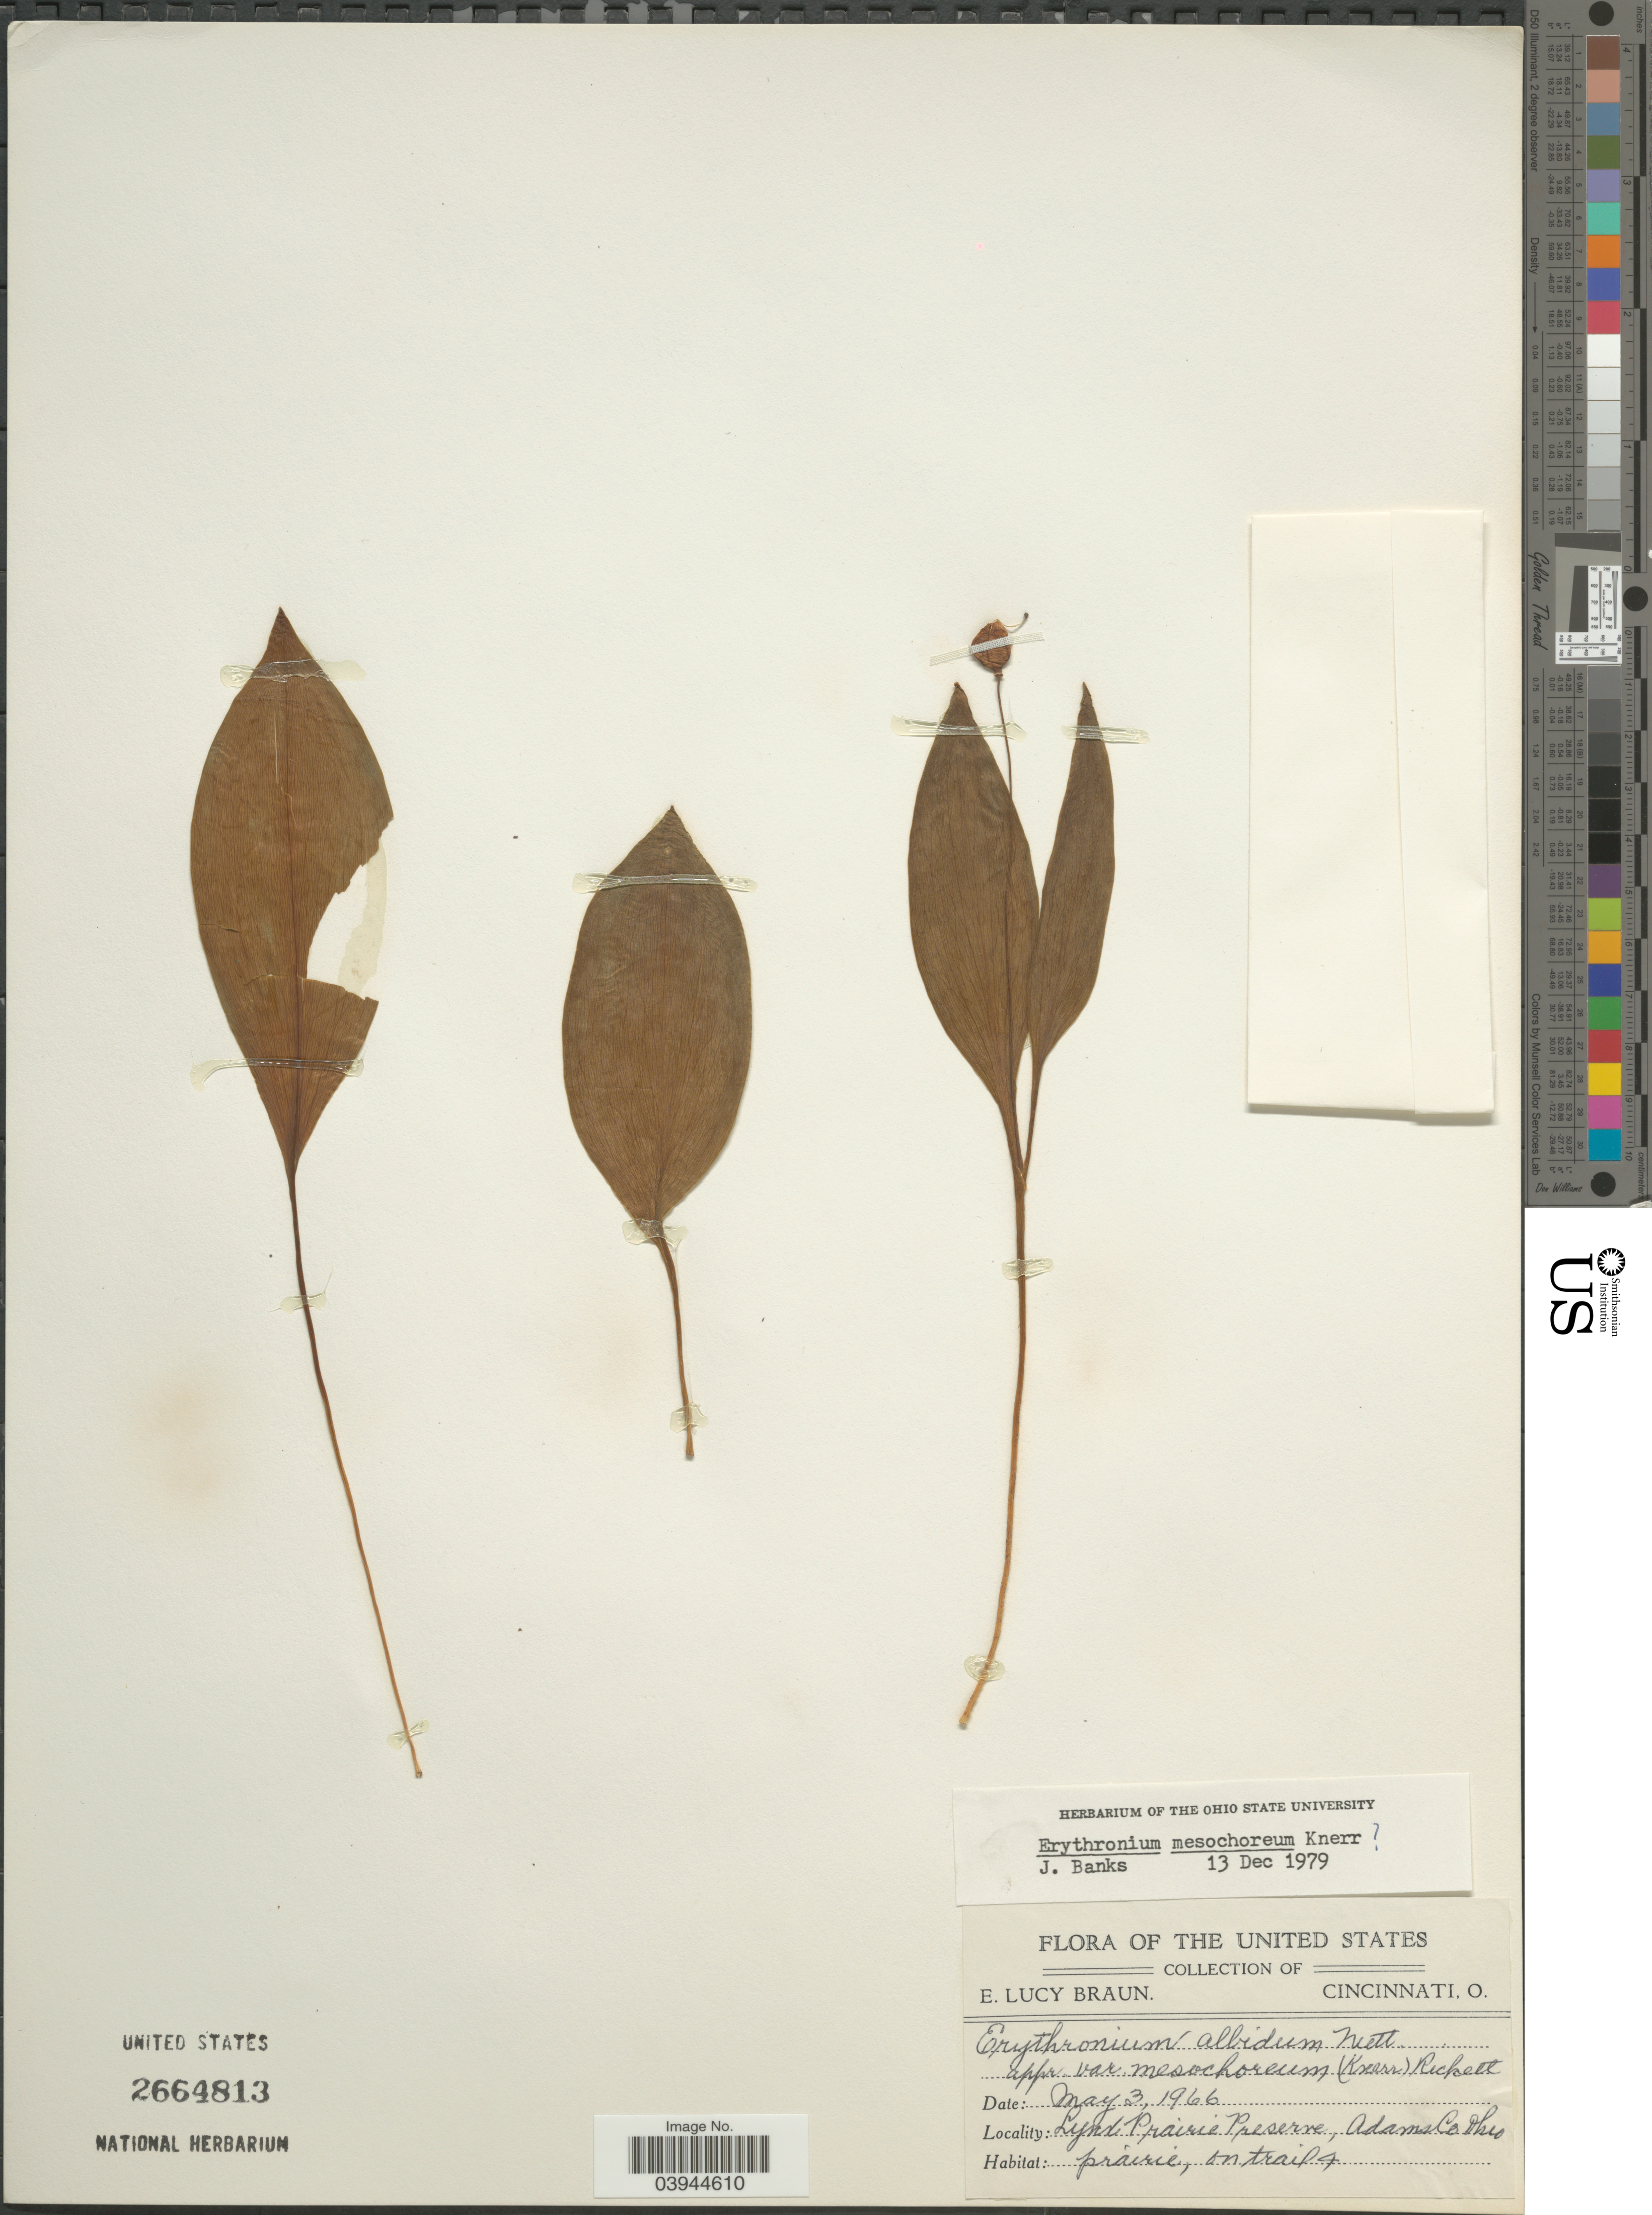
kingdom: Plantae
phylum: Tracheophyta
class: Liliopsida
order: Liliales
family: Liliaceae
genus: Erythronium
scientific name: Erythronium mesochoreum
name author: Knerr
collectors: E. L. Braun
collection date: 1966-05-03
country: United States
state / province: Ohio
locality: Lynx Prairie Preserve, Adams Co.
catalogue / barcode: US 2664813